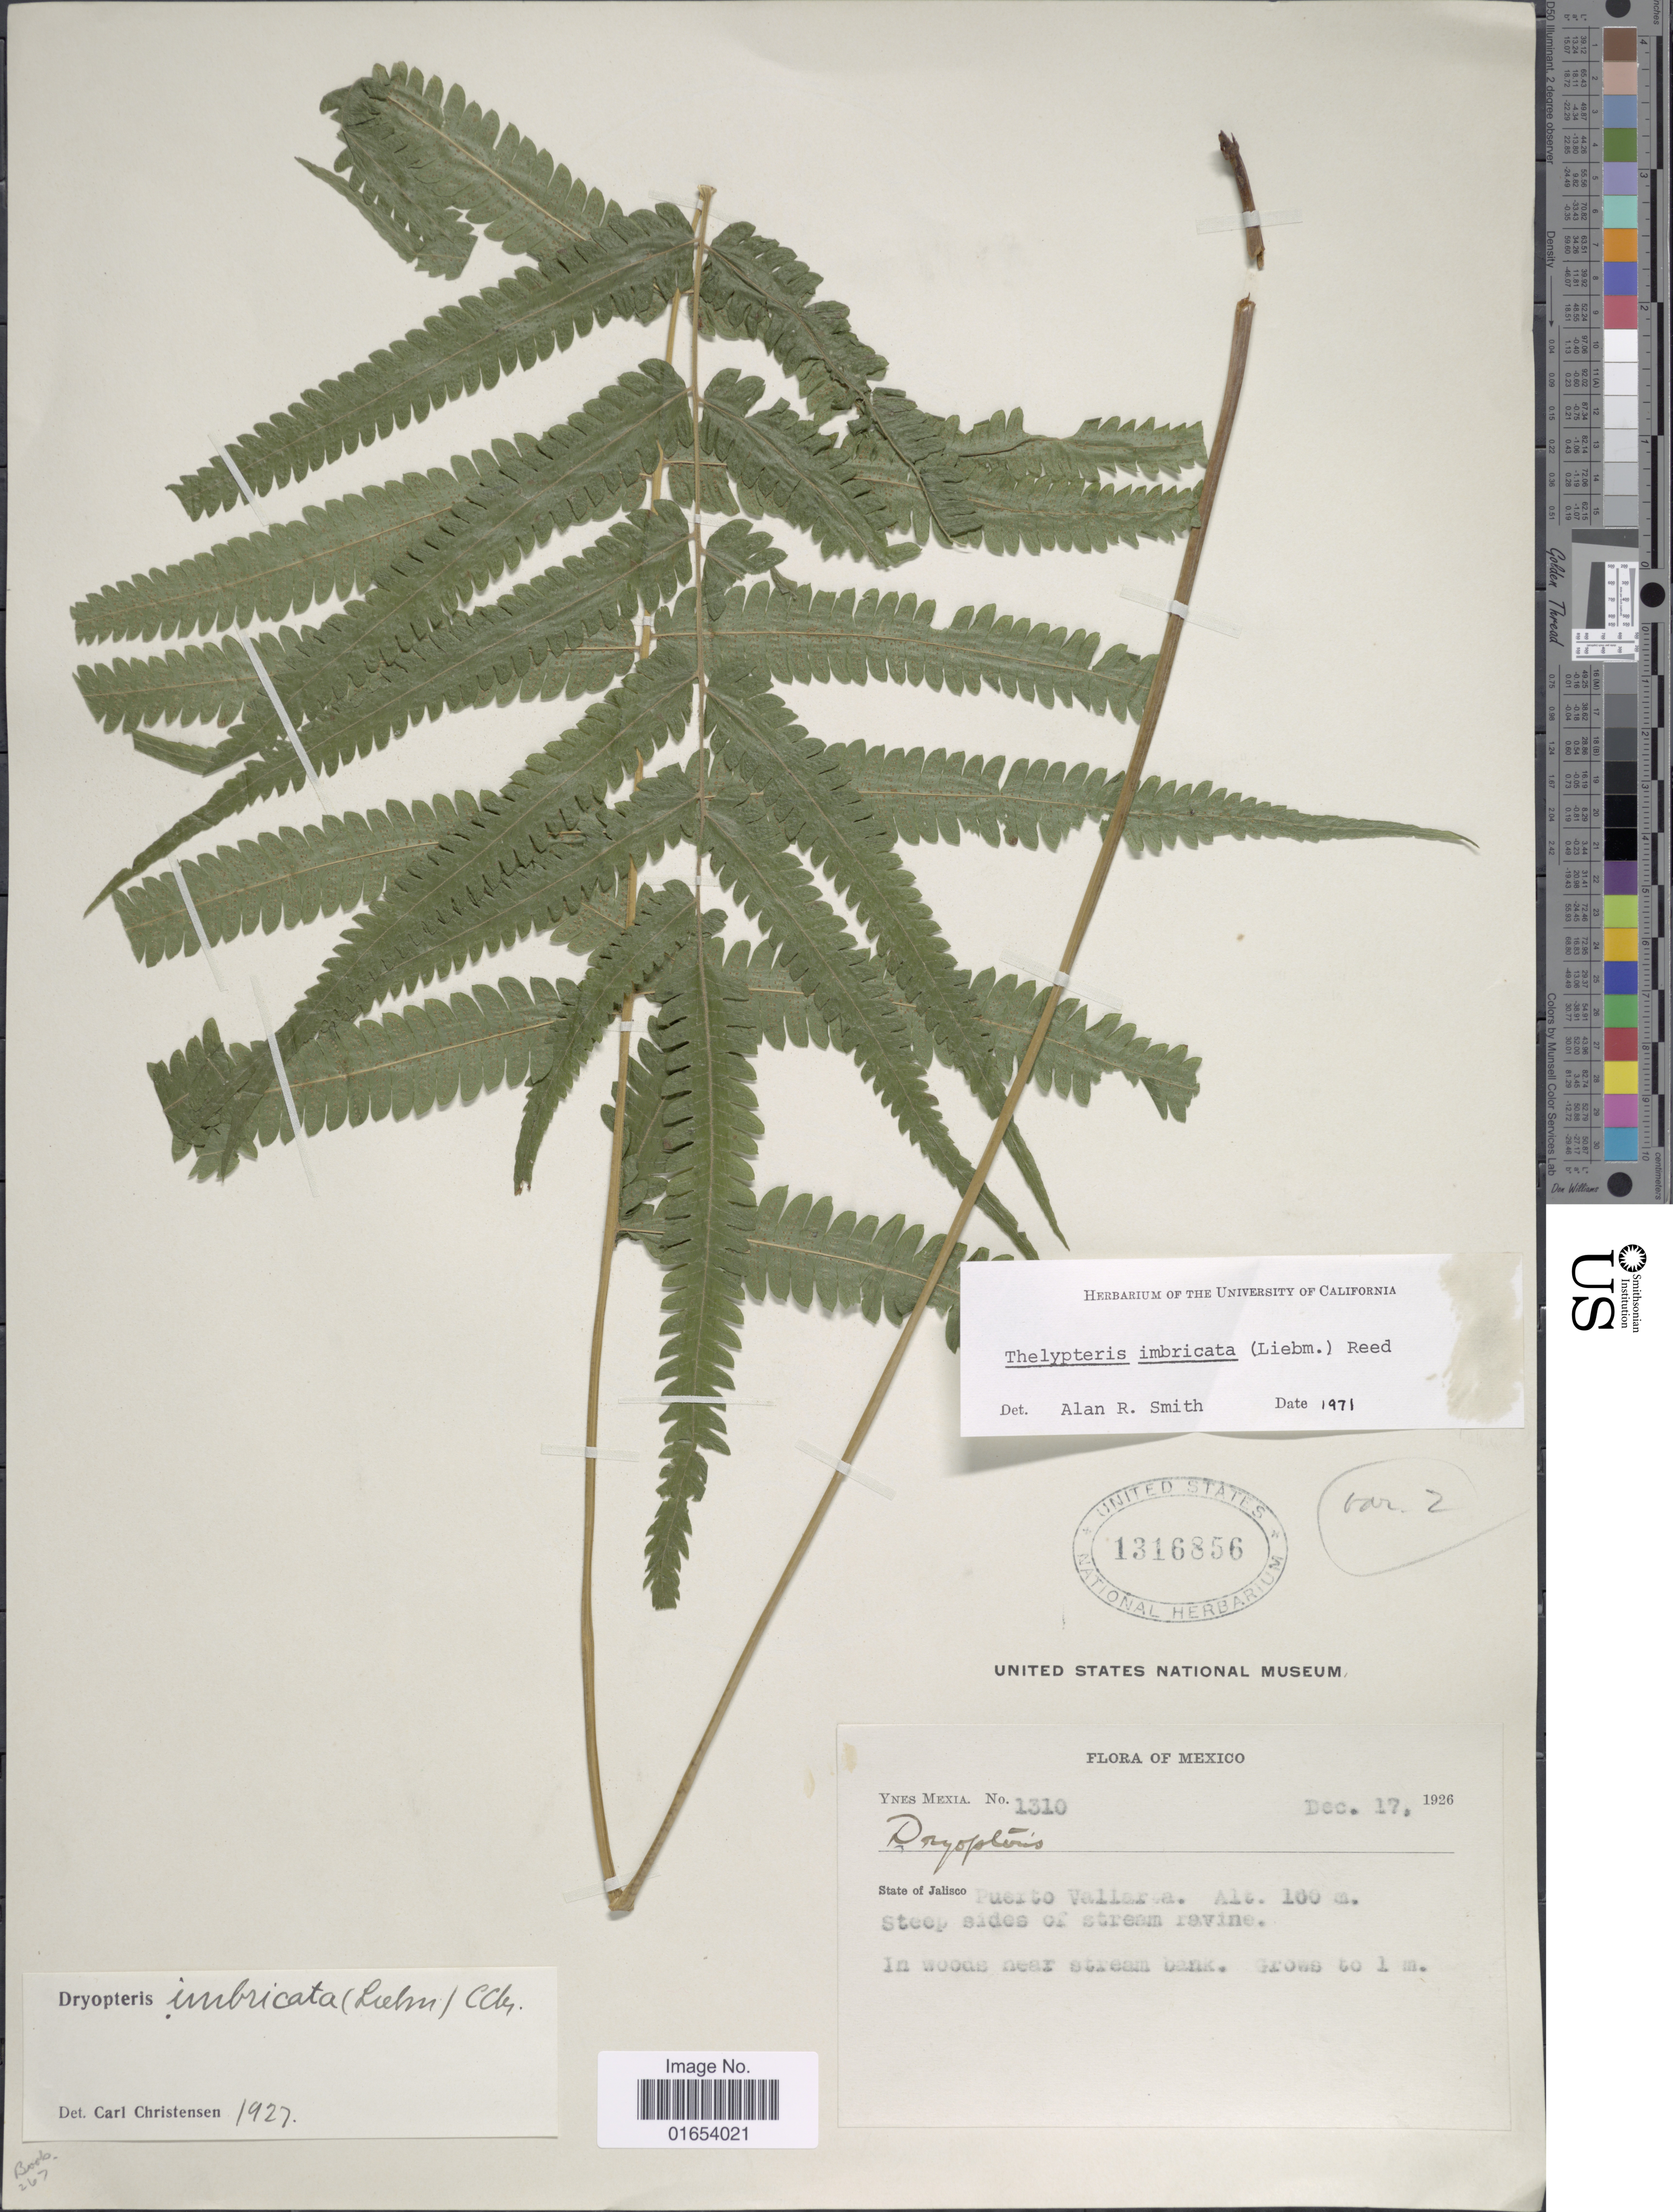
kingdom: Plantae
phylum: Tracheophyta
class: Polypodiopsida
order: Polypodiales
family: Thelypteridaceae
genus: Goniopteris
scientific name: Goniopteris imbricata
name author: (Liebm.) Á. Löve & D. Löve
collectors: Y. Mexia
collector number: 1310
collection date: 1926-12-17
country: Mexico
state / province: Jalisco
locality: Mexico, State of Jalisco, Puerto Vallara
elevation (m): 100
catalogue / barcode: US 1316856